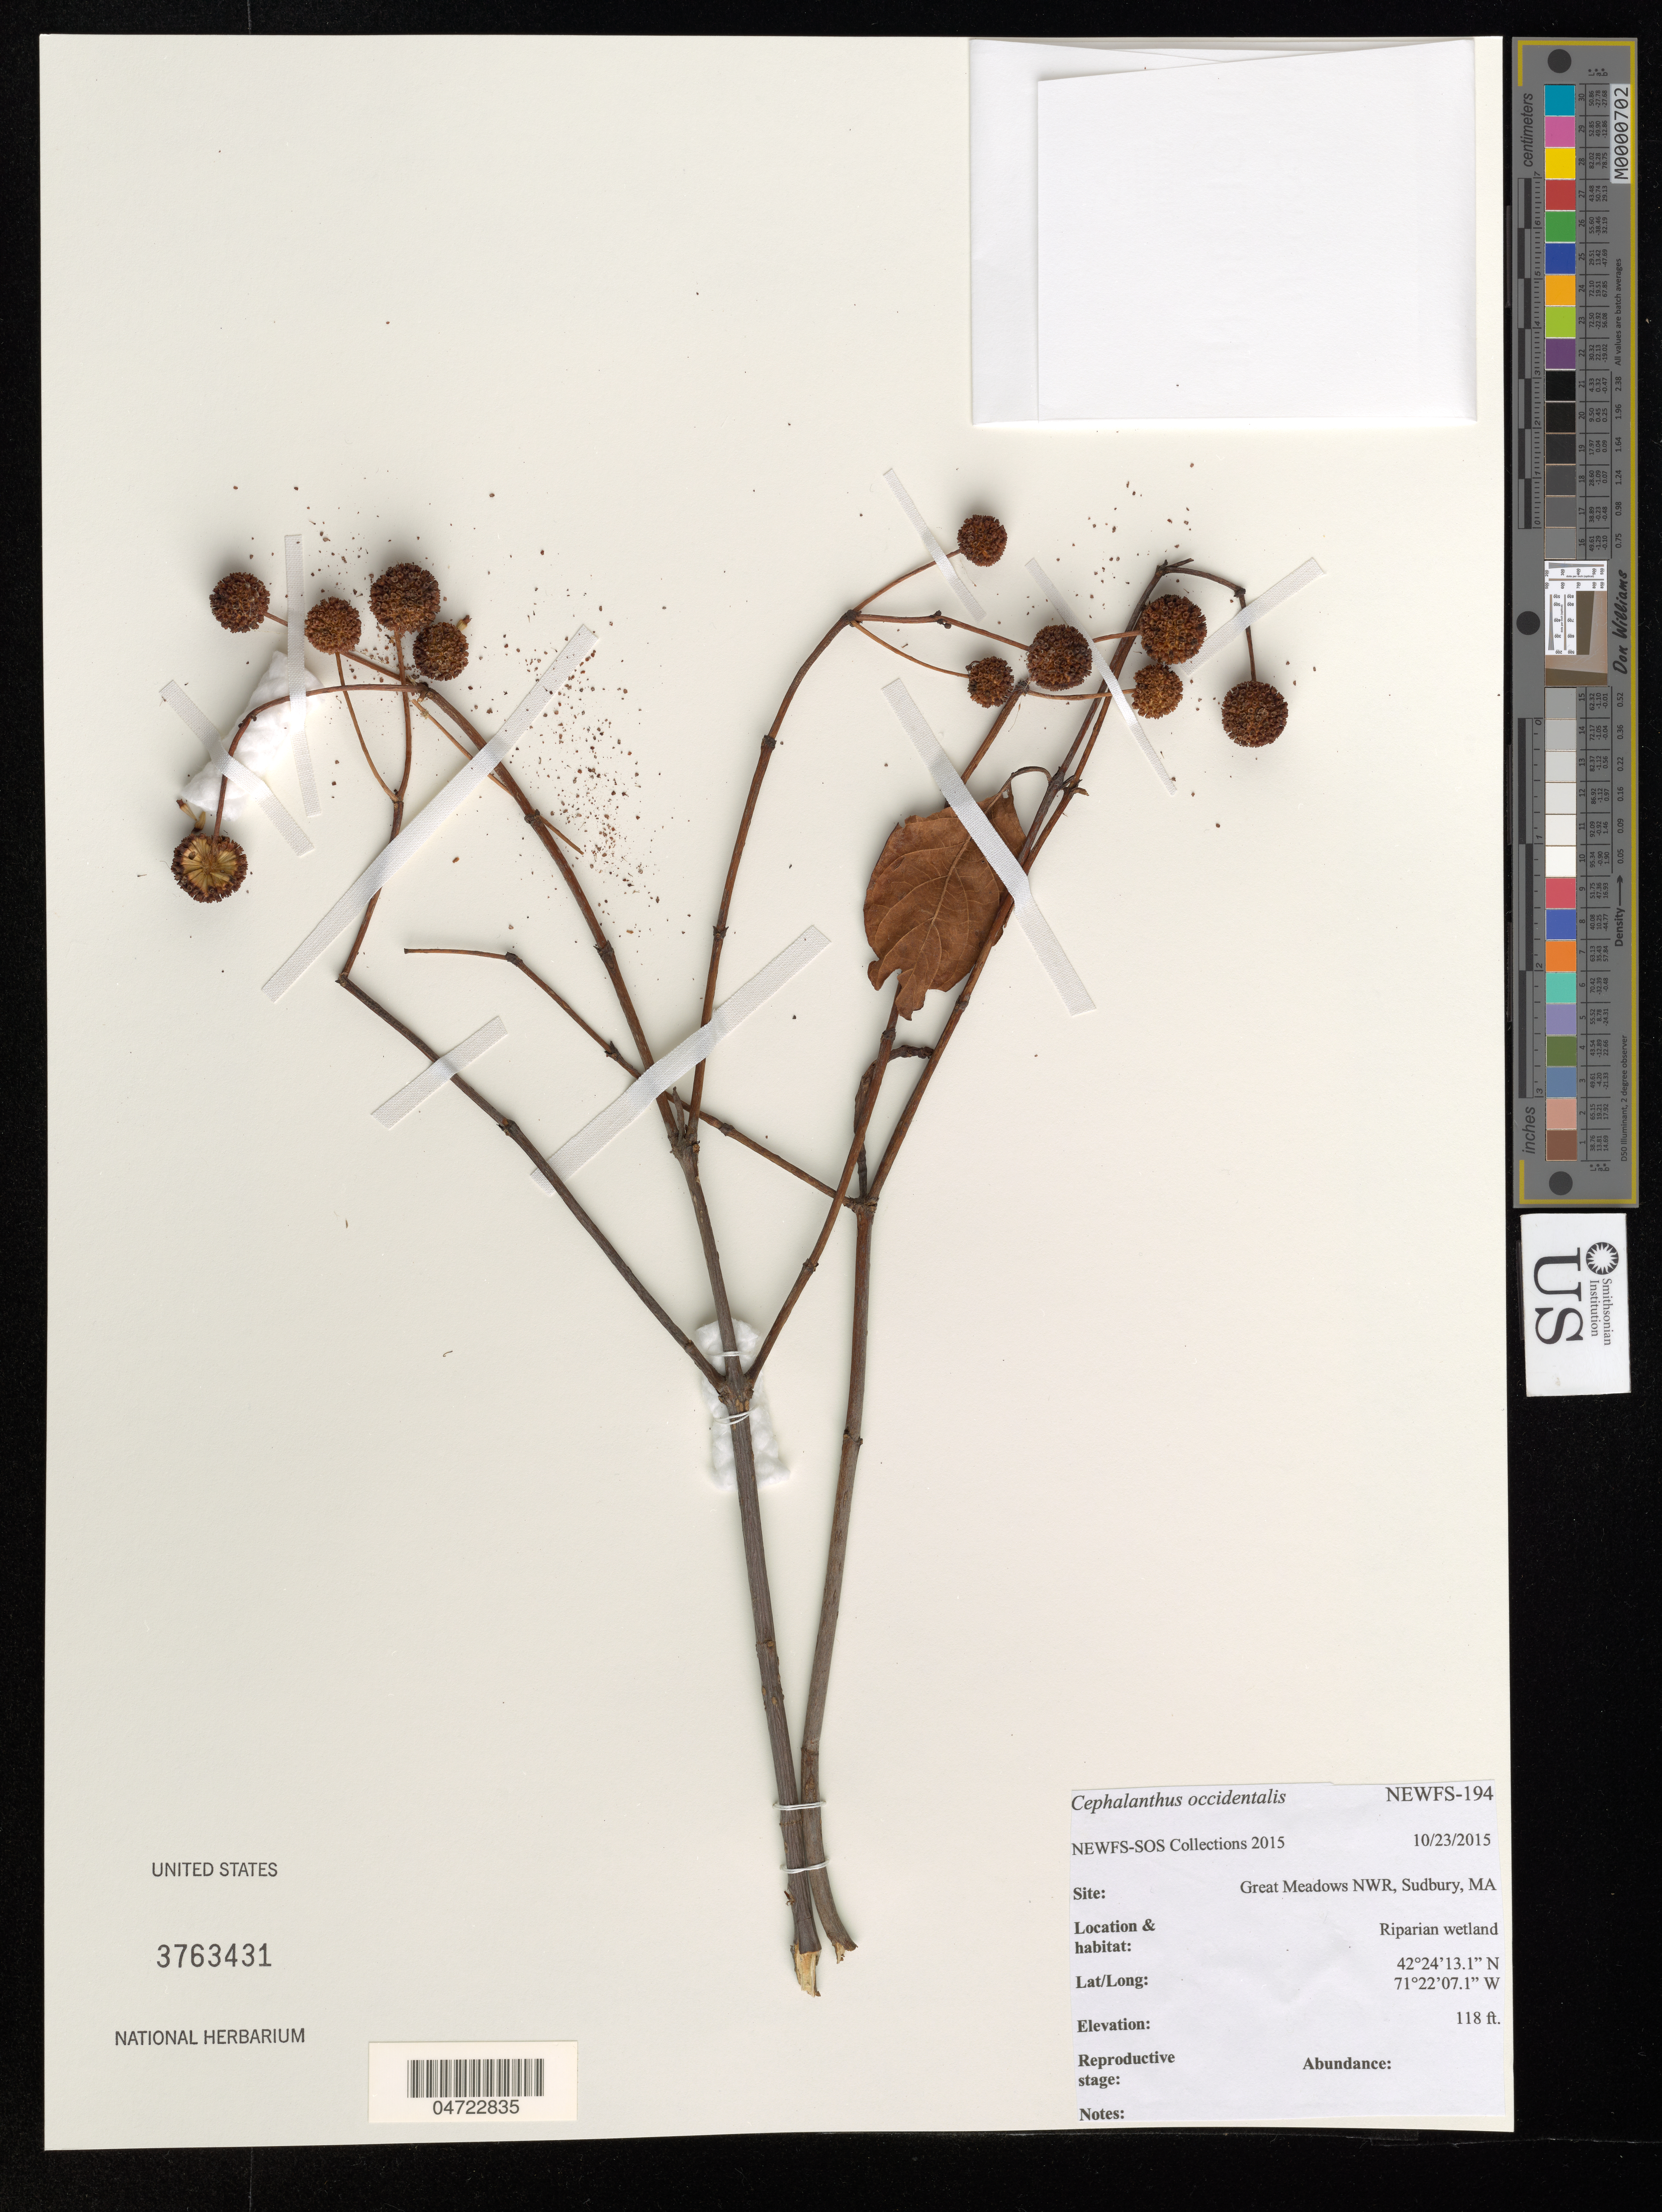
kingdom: Plantae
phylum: Tracheophyta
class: Magnoliopsida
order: Gentianales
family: Rubiaceae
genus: Cephalanthus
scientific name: Cephalanthus occidentalis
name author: L.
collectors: NEWFS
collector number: NEWFS-194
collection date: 2015-10-23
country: United States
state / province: Massachusetts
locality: Great Meadows NWR, Sudbury.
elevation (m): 36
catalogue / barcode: US 3763431